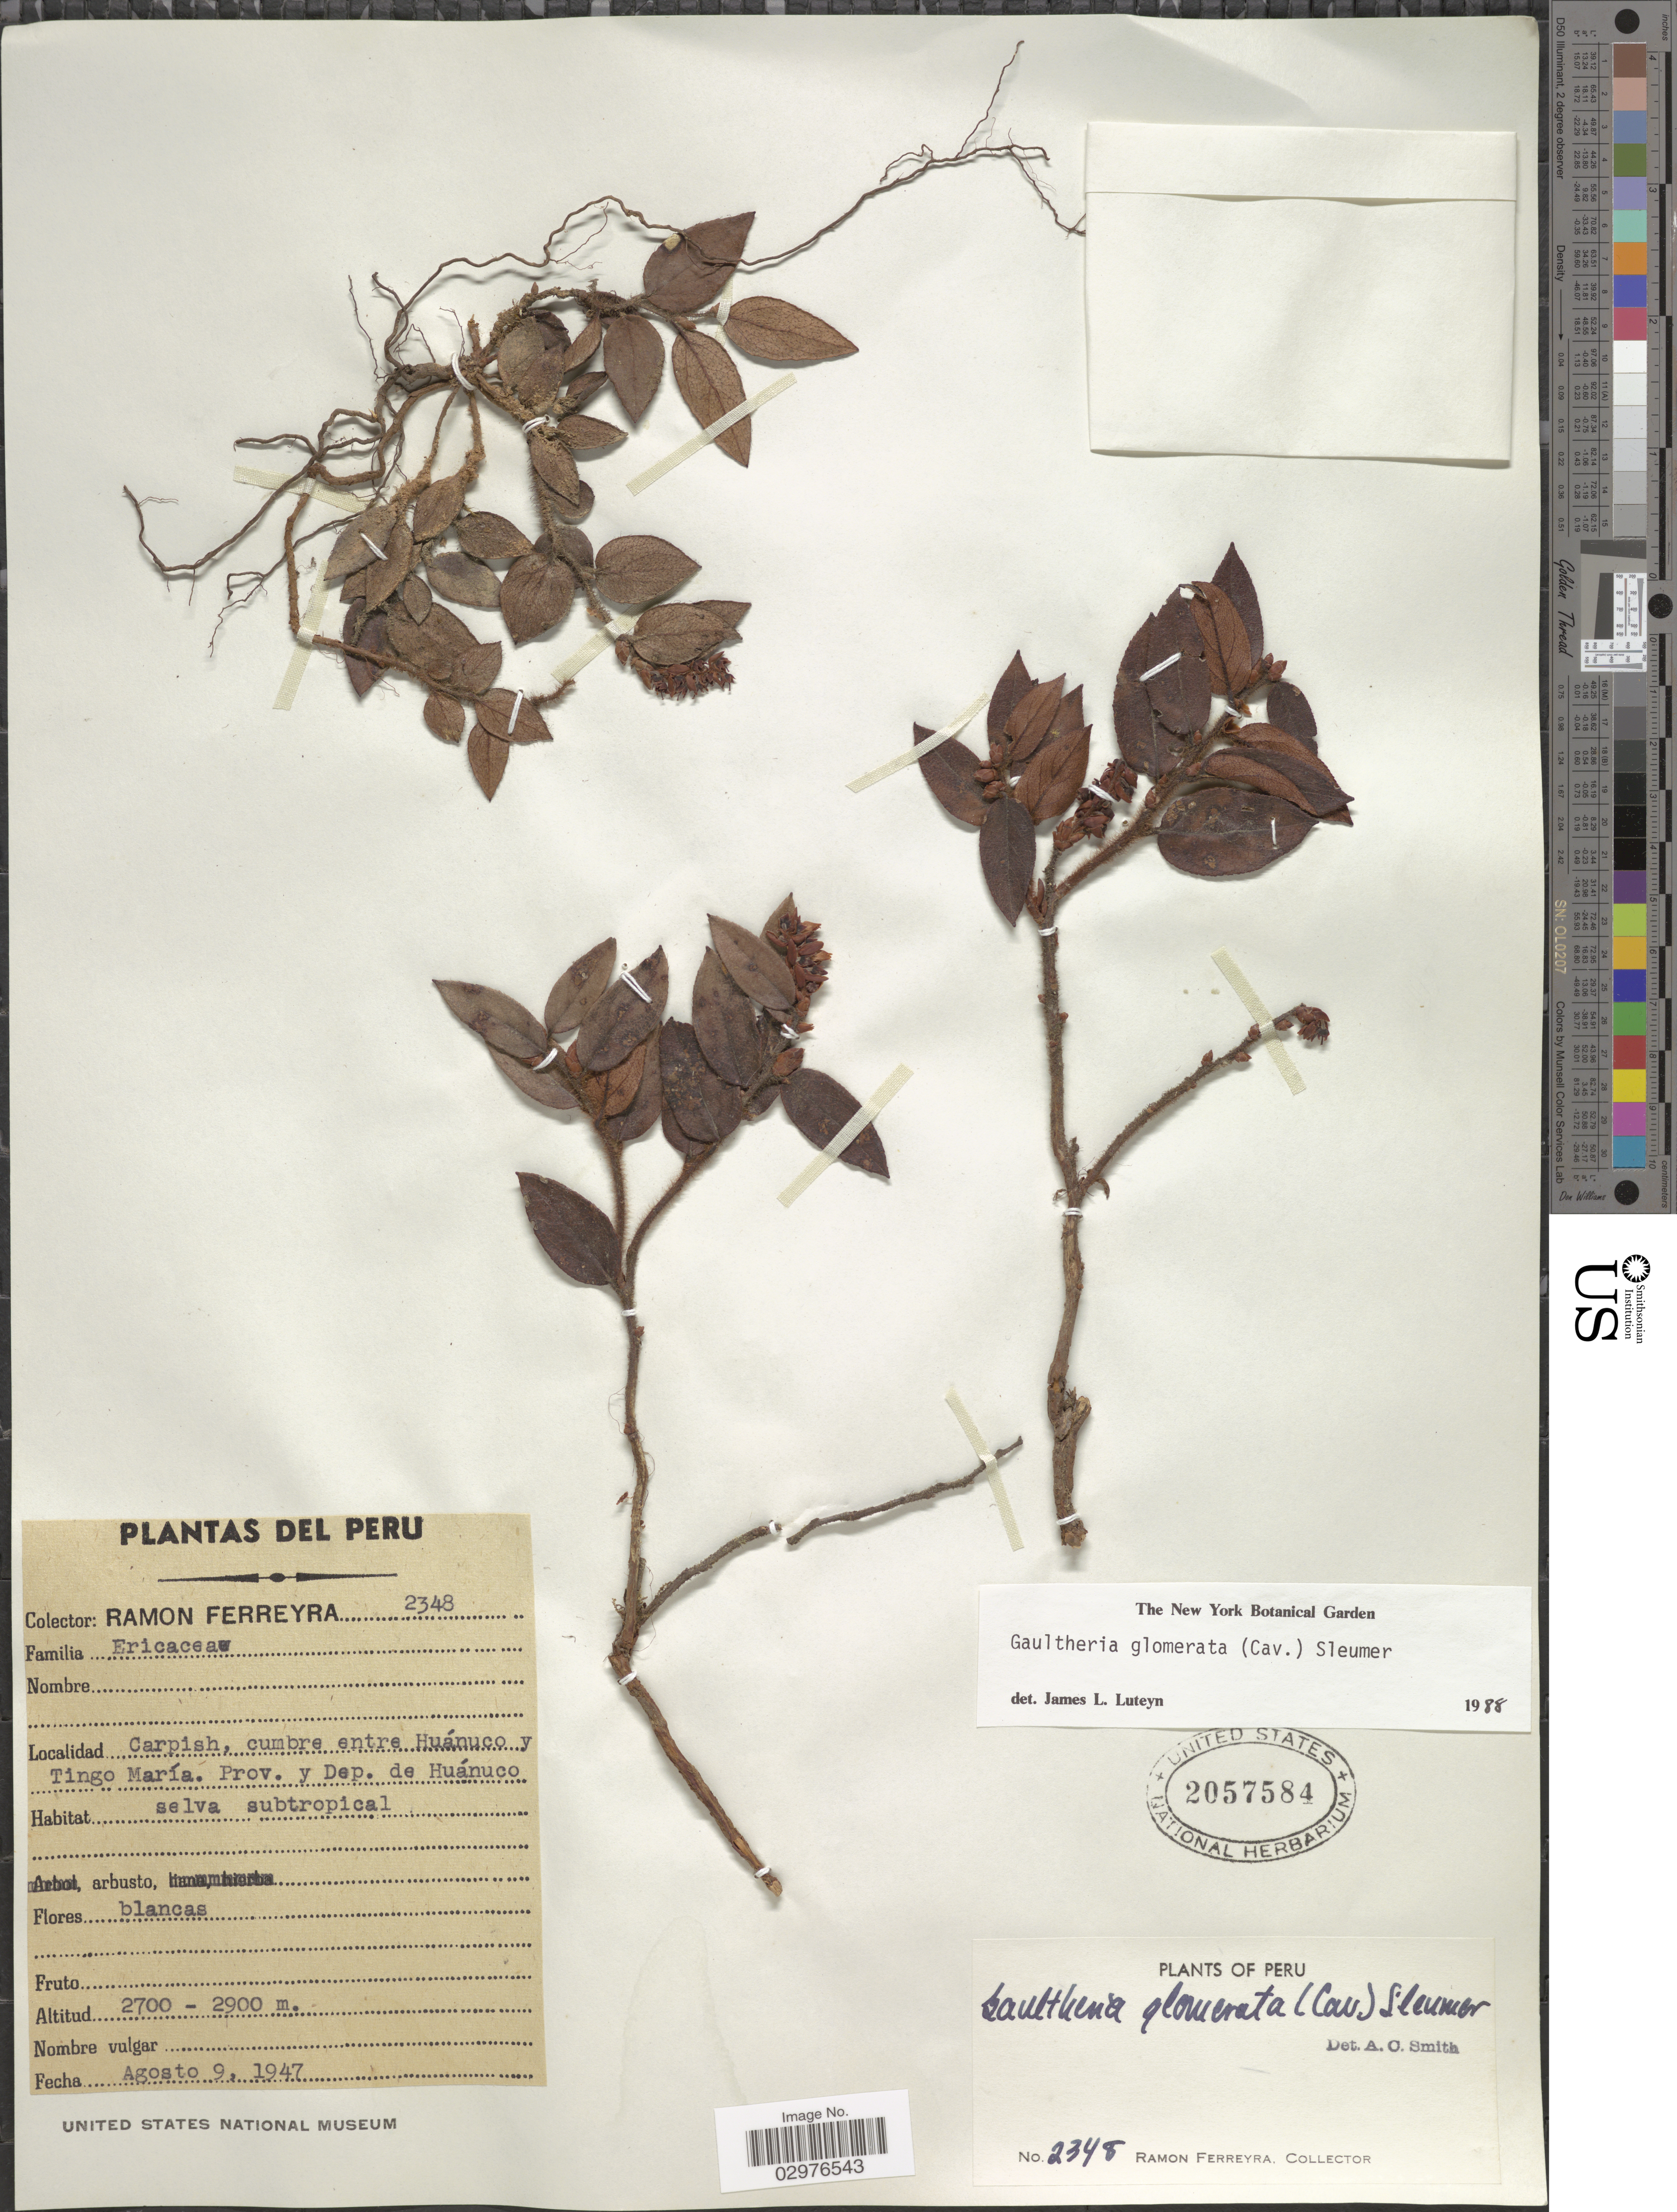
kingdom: Plantae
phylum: Tracheophyta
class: Magnoliopsida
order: Ericales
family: Ericaceae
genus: Gaultheria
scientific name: Gaultheria glomerata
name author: (Cav.) Sleumer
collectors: R. A. Ferreyra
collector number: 2348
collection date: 1947-08-09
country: Peru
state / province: Huánuco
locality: Carpish, cumbre entre Huánuco y Tingo María. Prov. y Dep. de Huánuco.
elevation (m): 2700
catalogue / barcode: US 2057584